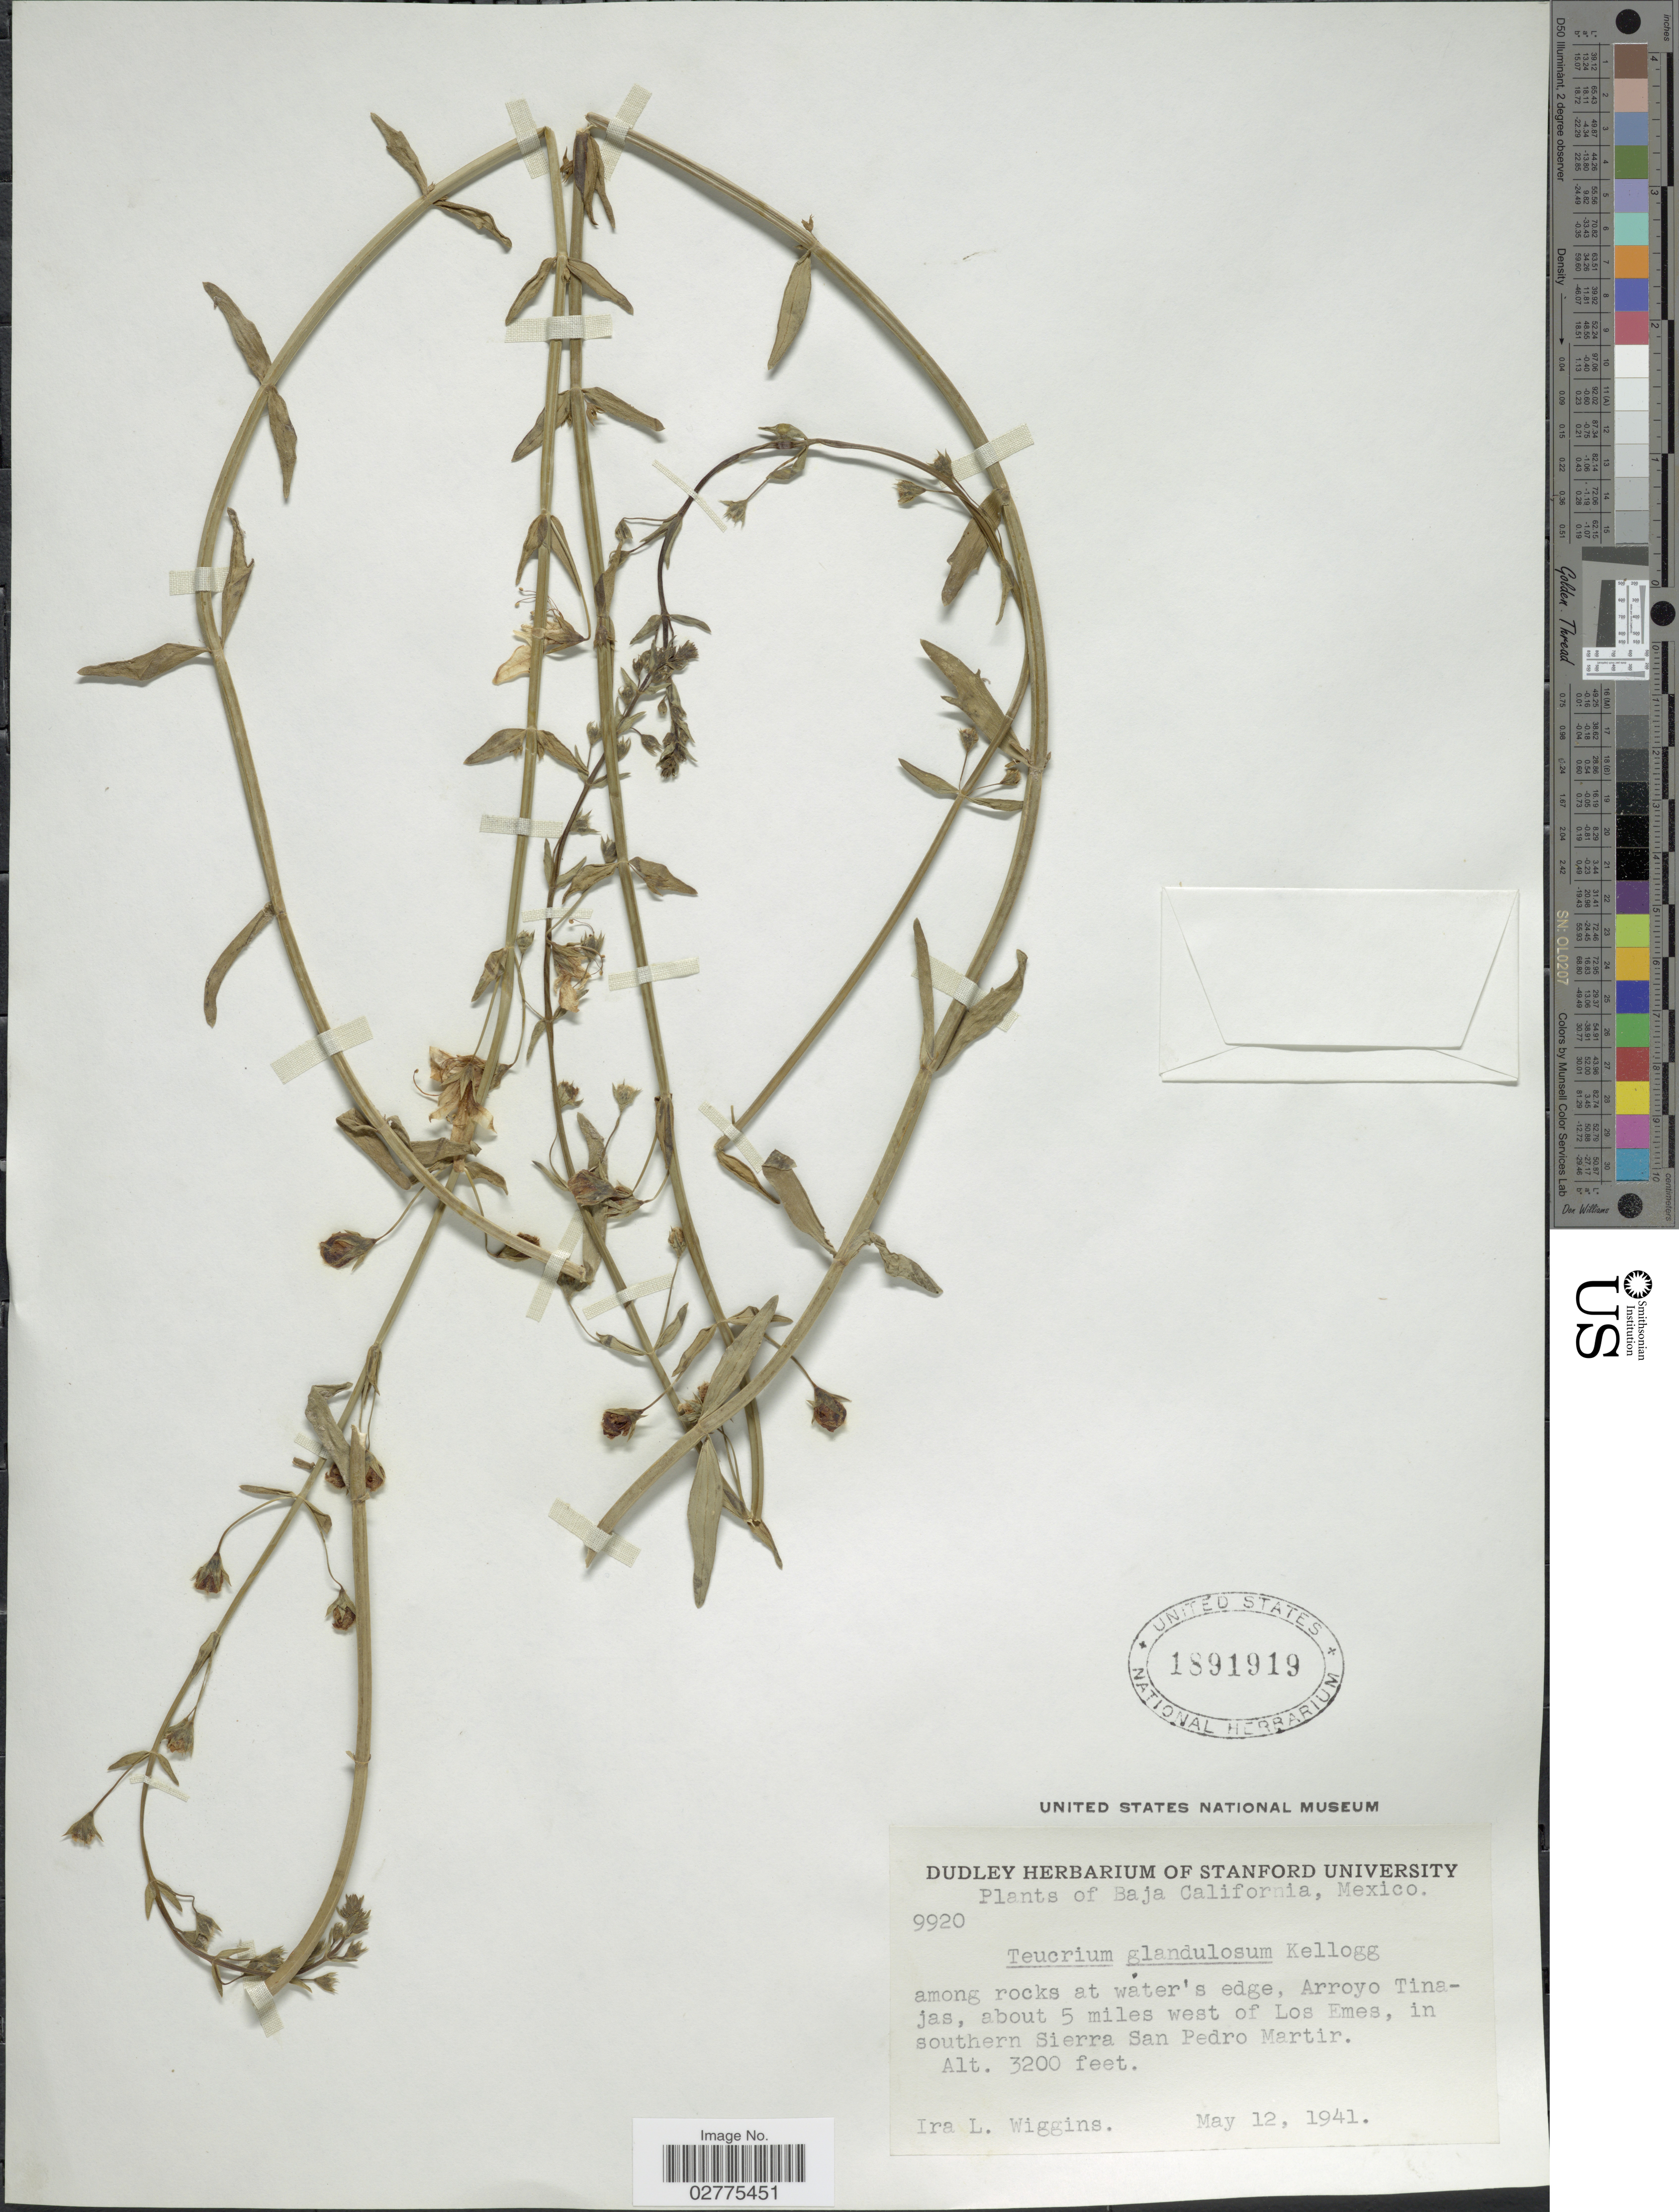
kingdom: Plantae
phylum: Tracheophyta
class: Magnoliopsida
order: Lamiales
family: Lamiaceae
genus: Teucrium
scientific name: Teucrium glandulosum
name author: Kellogg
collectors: I. L. Wiggins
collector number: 9920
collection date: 1941-05-12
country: Mexico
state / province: Baja California Norte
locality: Among rocks at water's edge, Arroyo Tinjas, about 5 miles west of Los Emes, in southern Sierra San Pedro Martir.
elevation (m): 975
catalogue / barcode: US 1891919